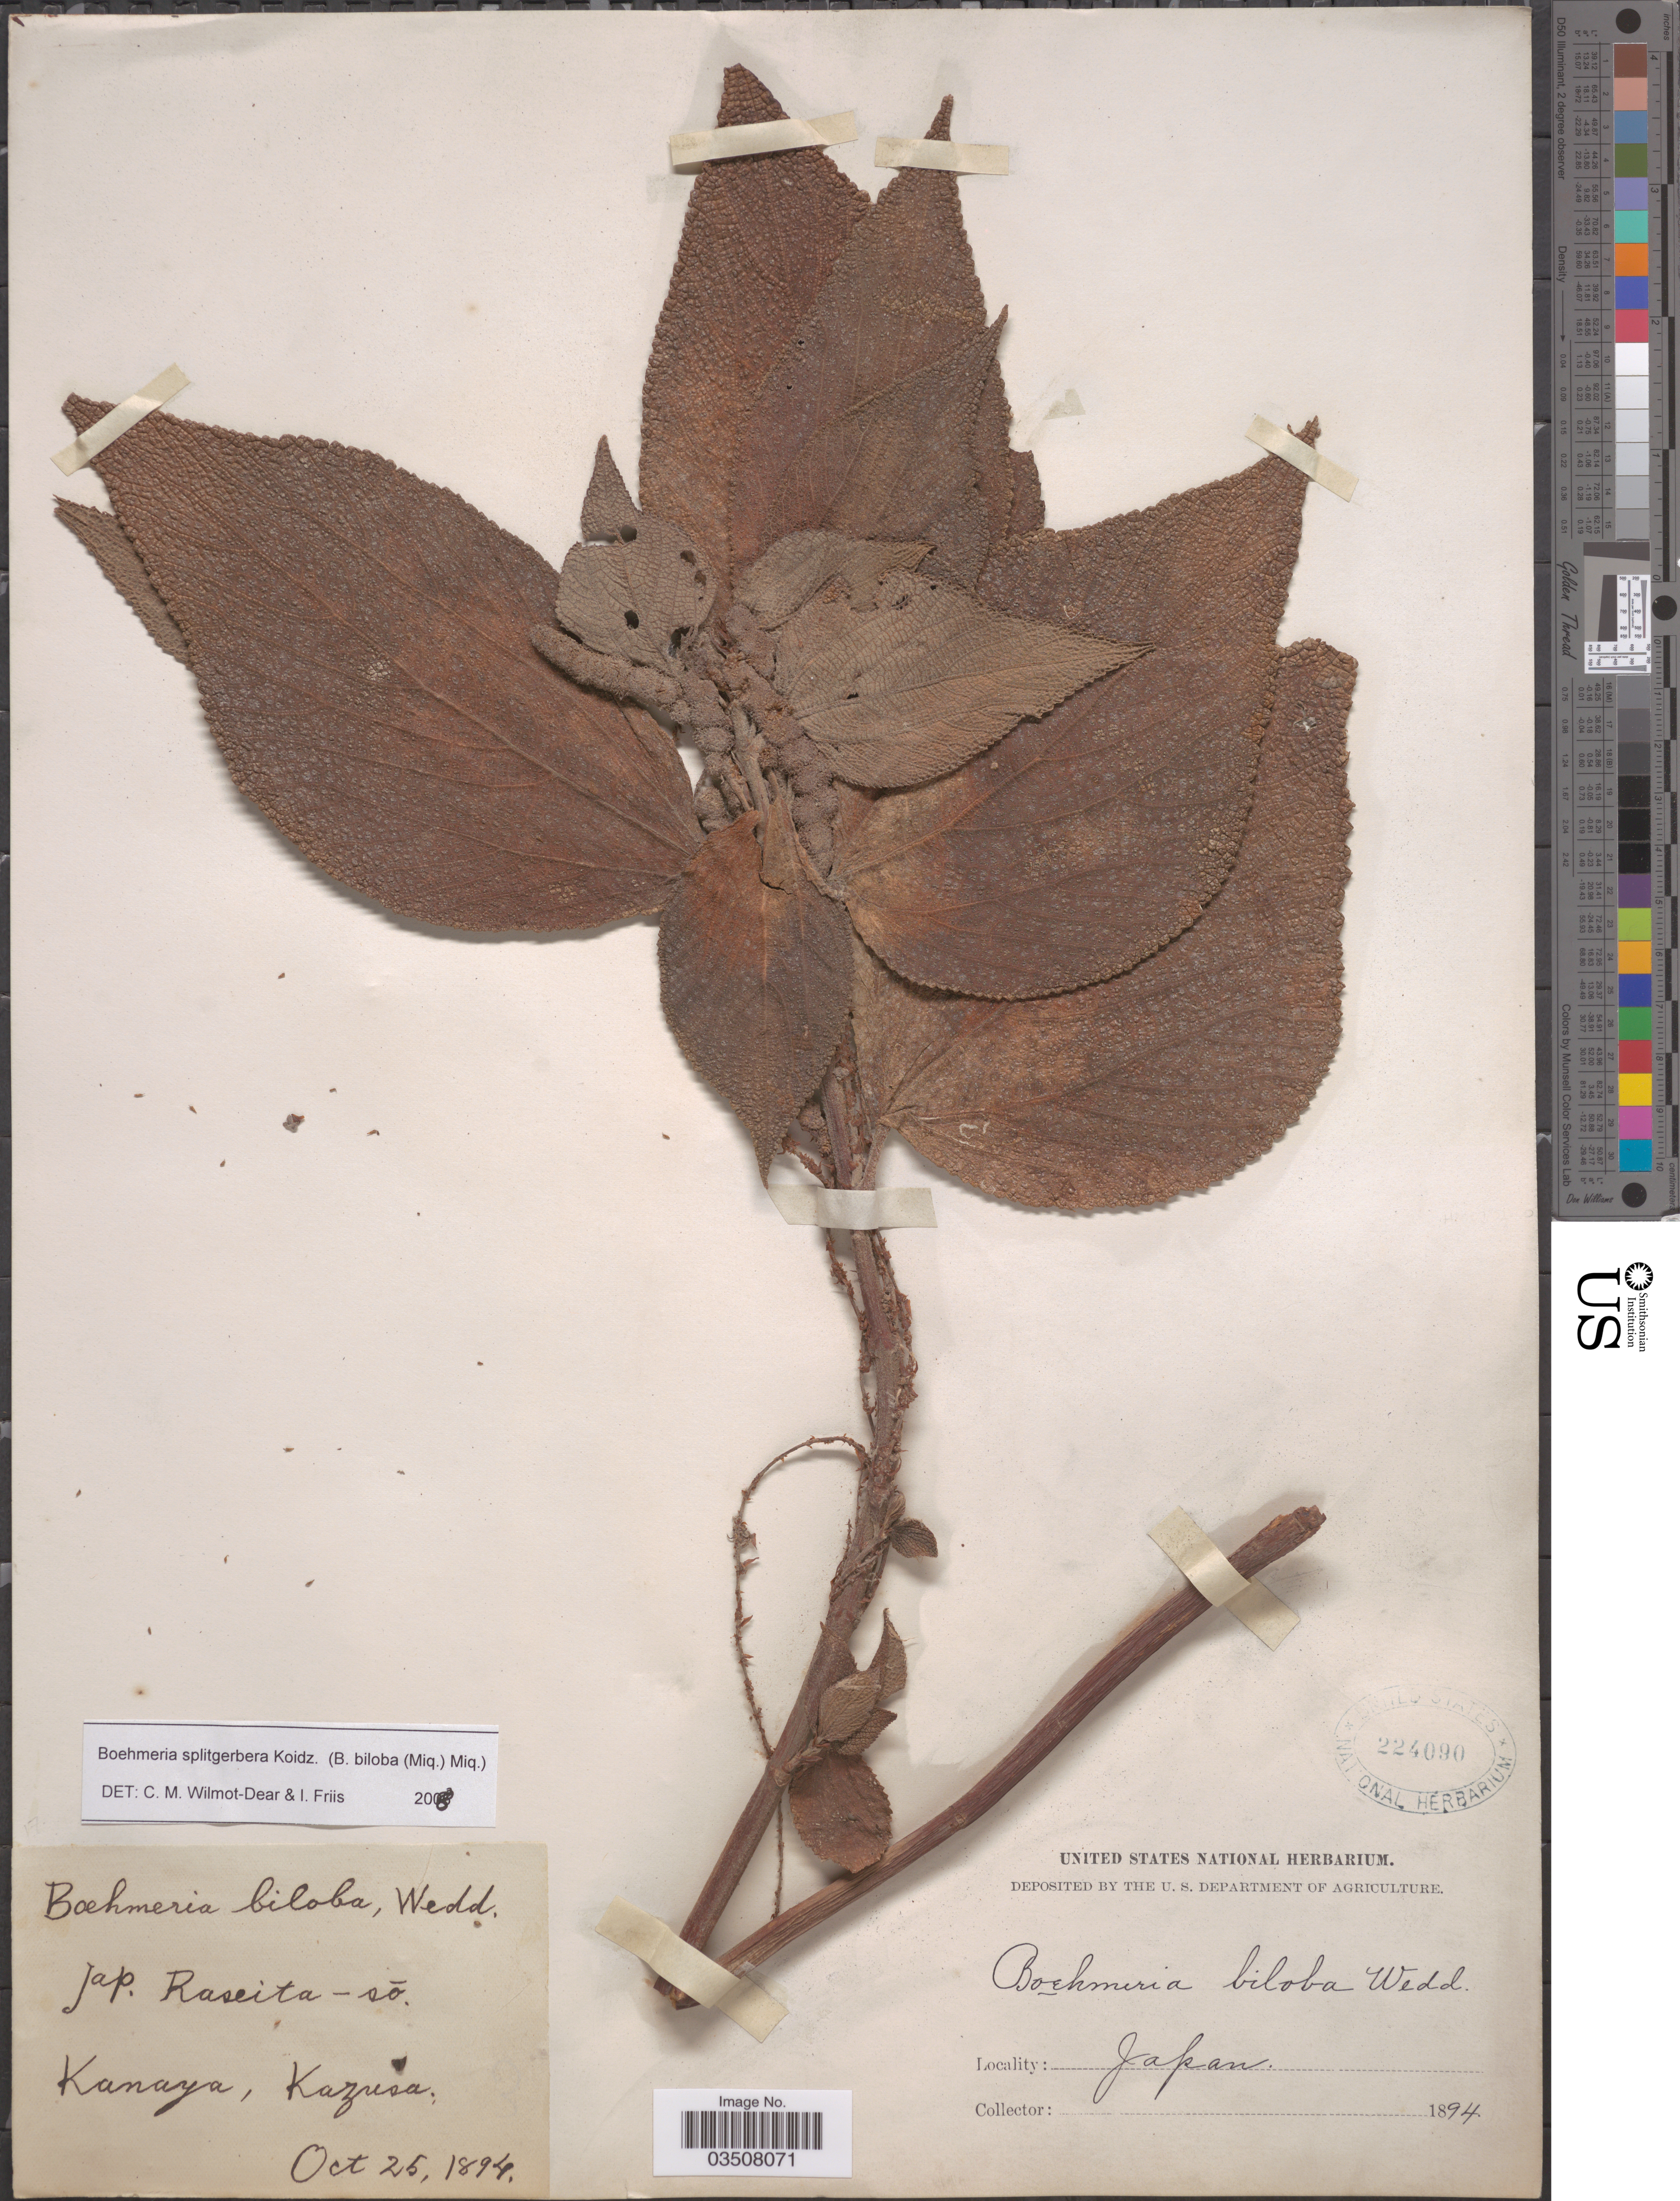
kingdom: Plantae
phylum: Tracheophyta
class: Magnoliopsida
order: Rosales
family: Urticaceae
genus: Boehmeria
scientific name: Boehmeria splitgerbera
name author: Koidz.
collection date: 1894-10-25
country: Japan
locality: Kanaya, Kazusa.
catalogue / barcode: US 224090